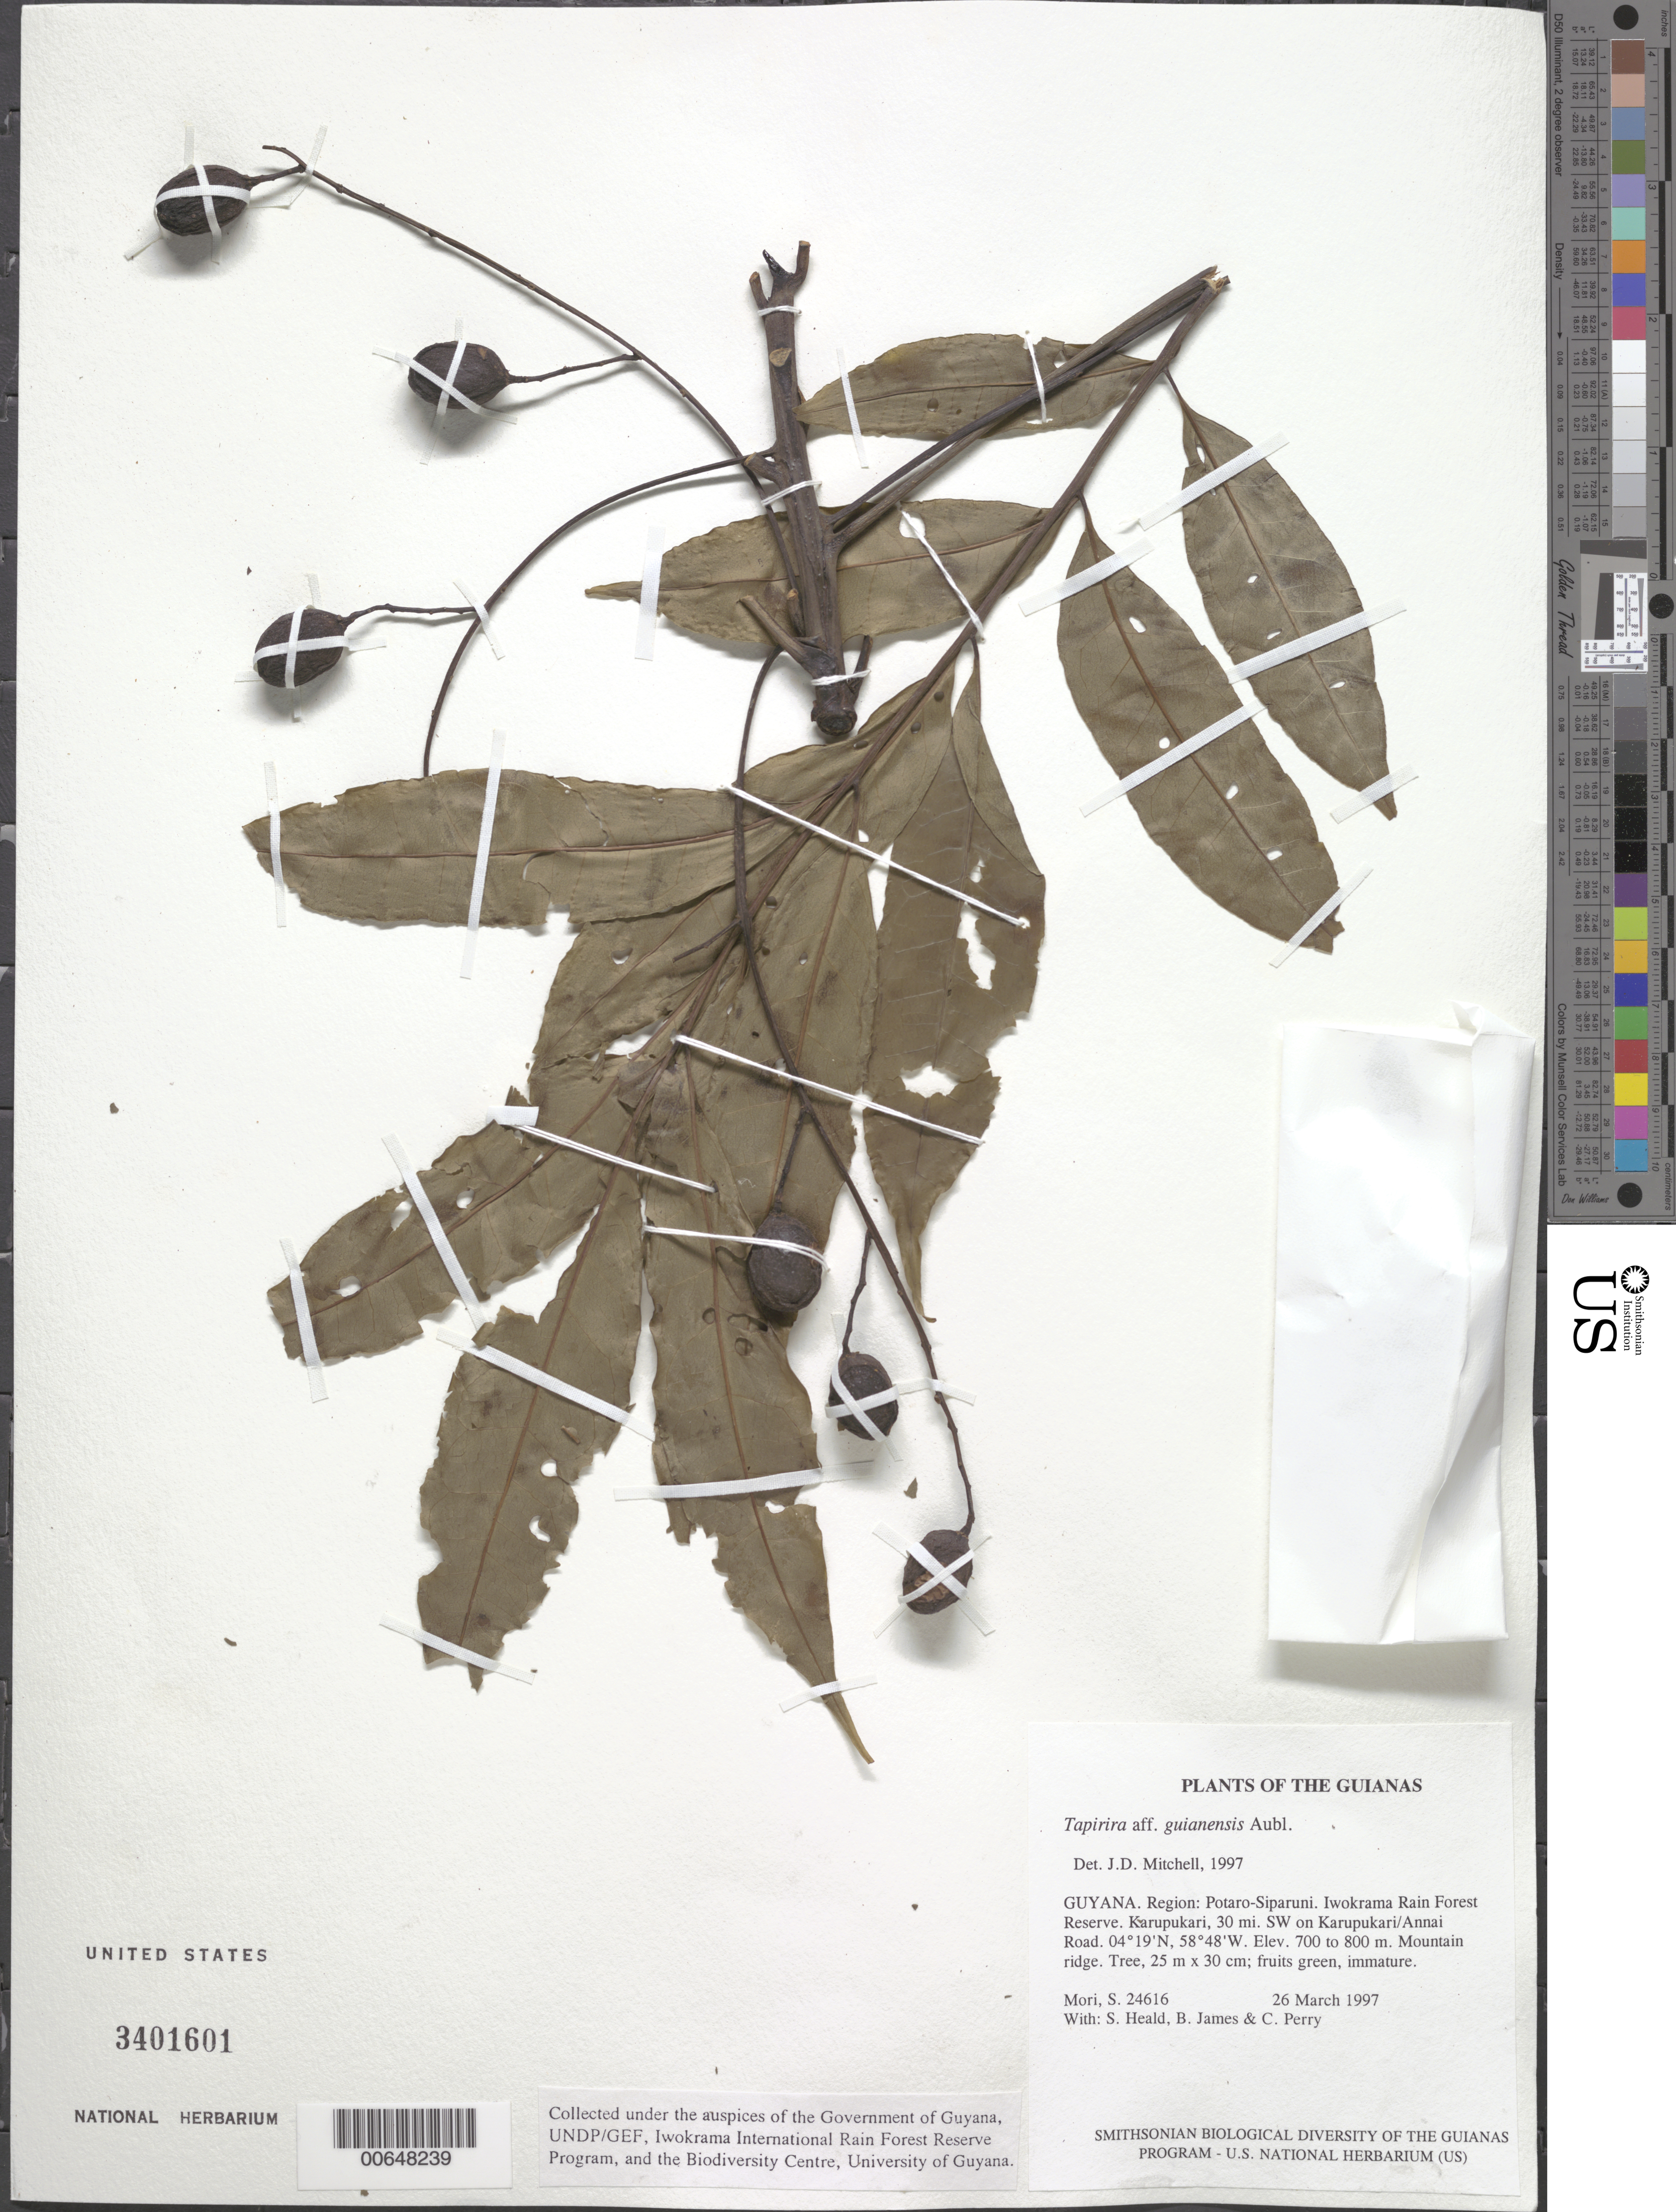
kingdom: Plantae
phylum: Tracheophyta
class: Magnoliopsida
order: Sapindales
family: Anacardiaceae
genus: Tapirira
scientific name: Tapirira guianensis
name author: Aubl.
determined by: Mitchell, John D.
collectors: S. Mori, S. Heald, B. James & C. Perry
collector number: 24616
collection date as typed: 26 March 1997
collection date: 1997-03-26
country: Guyana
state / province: Potaro-Siparuni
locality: Iwokrama Rain Forest Reserve. Karupukari, 30 mi. SW on Karupukari/Annai Road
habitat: Mountain ridge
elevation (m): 700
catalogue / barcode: US 3401601